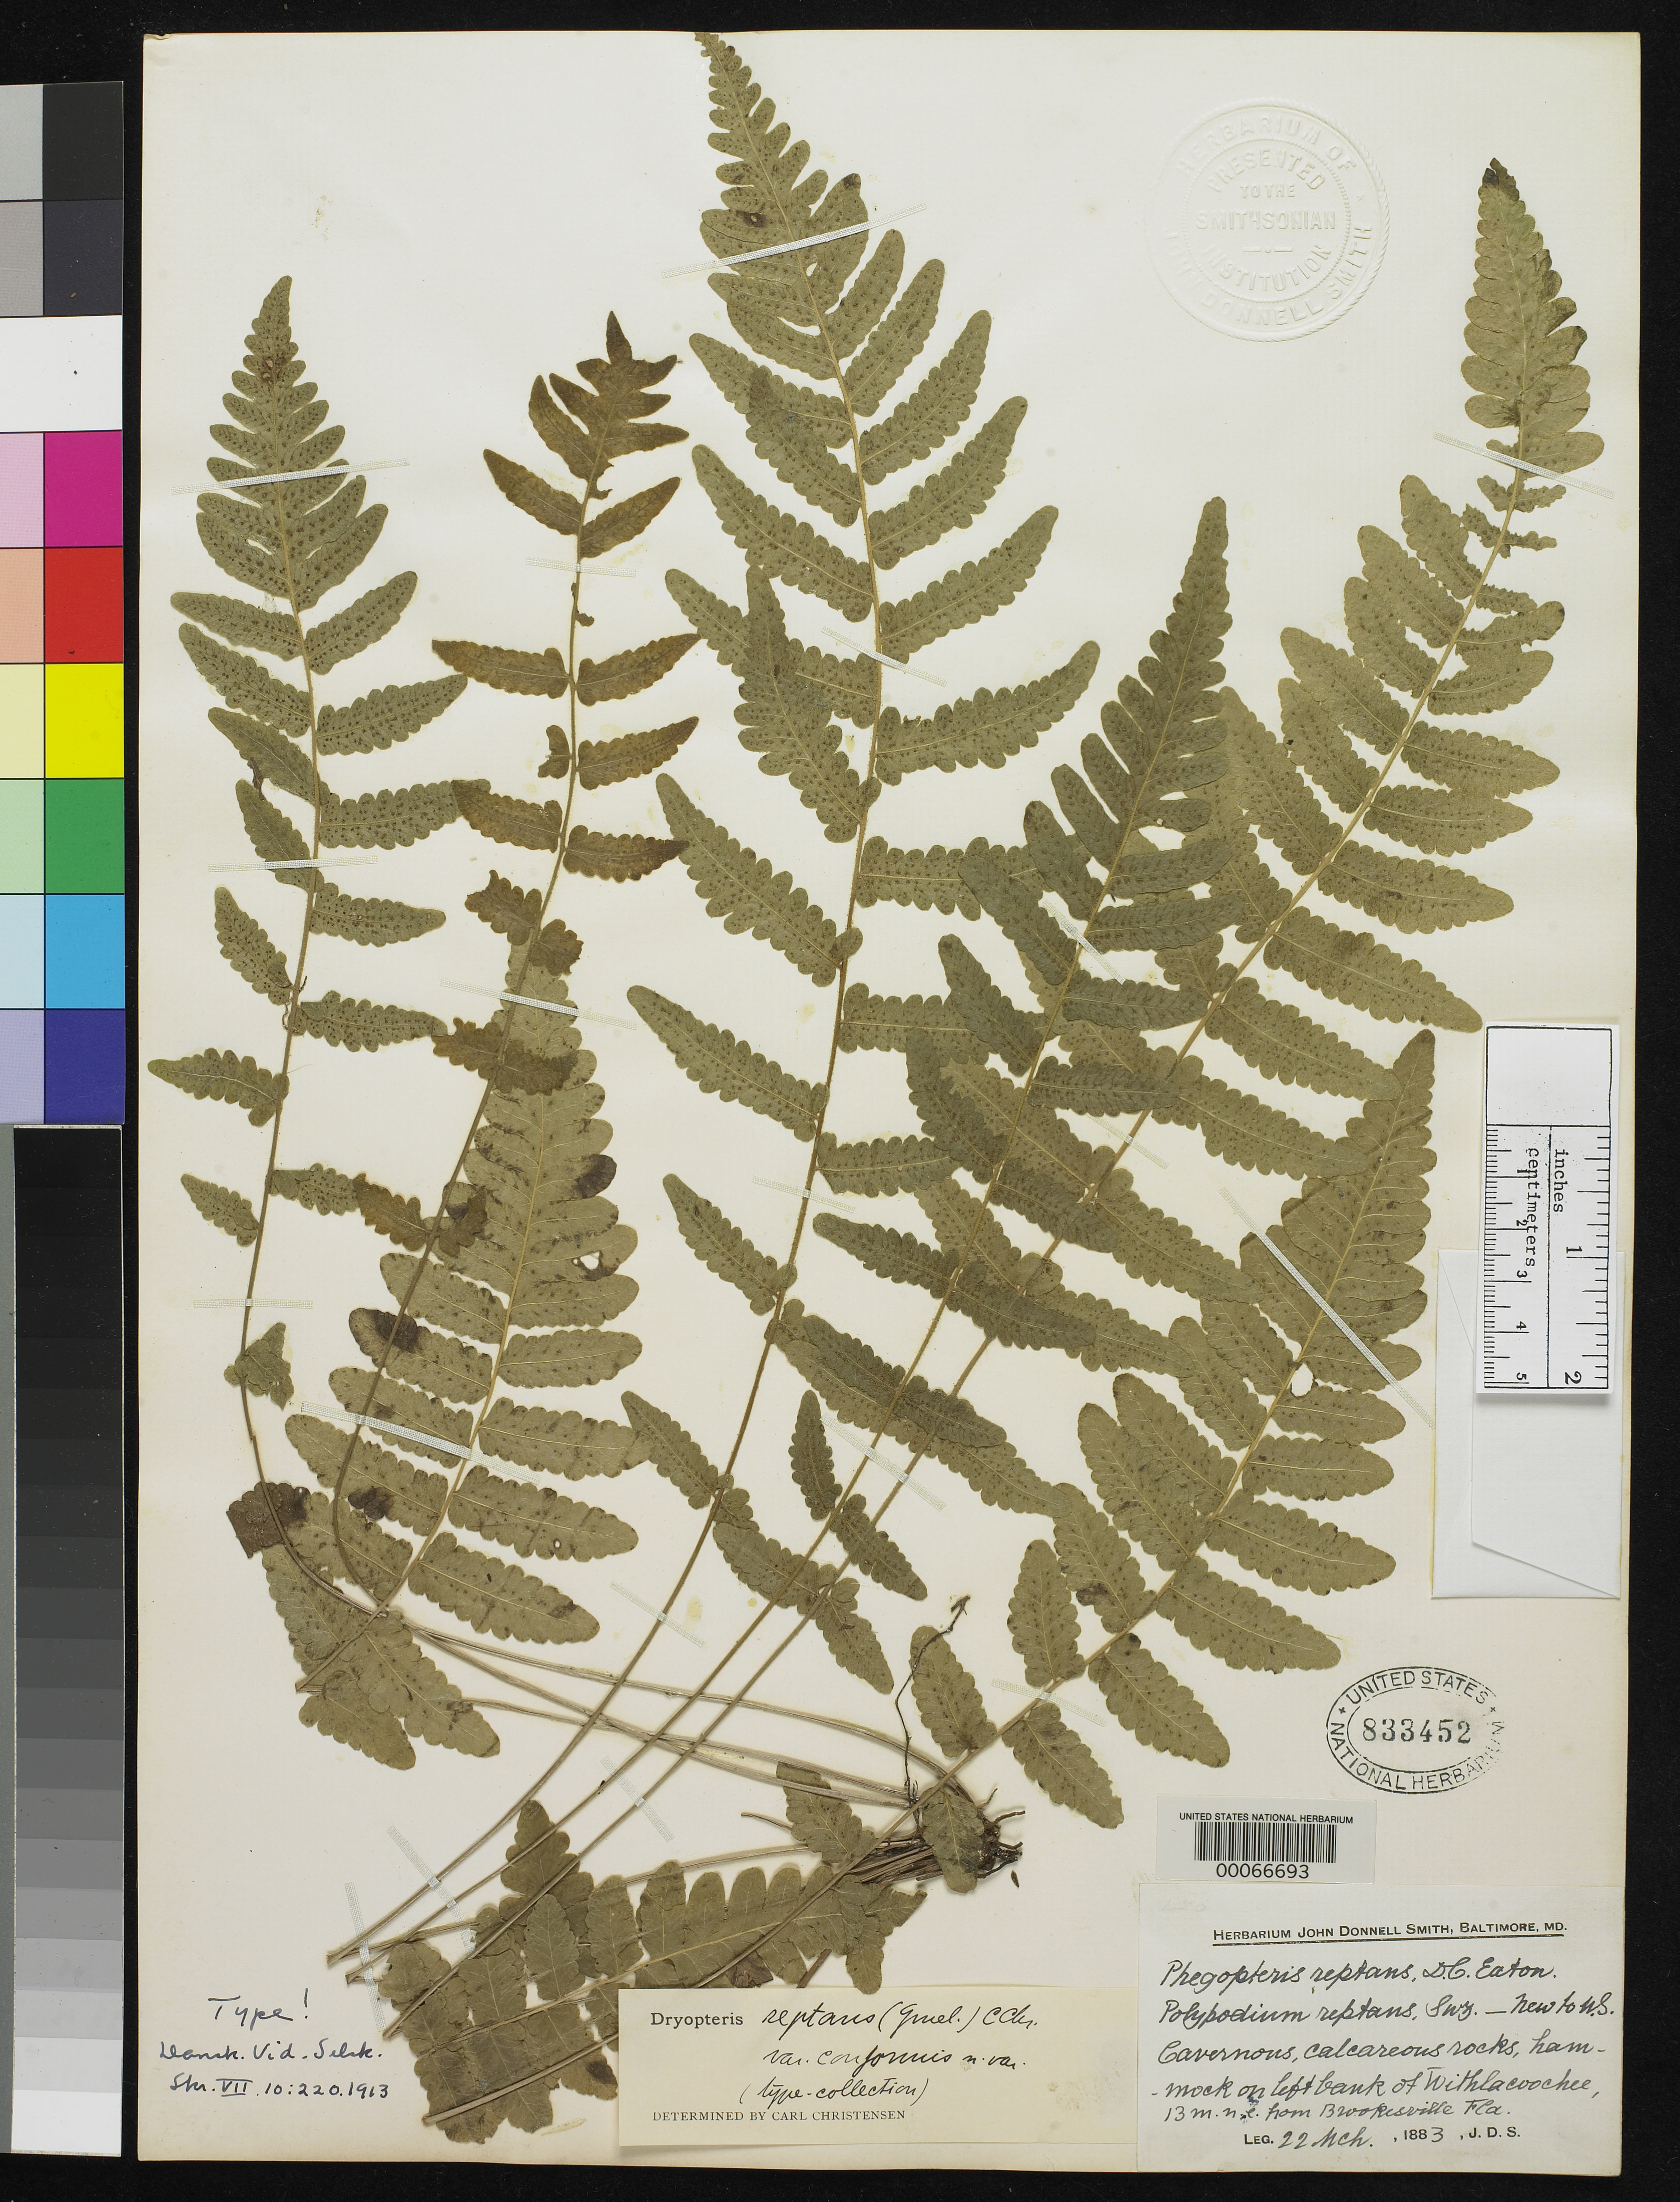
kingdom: Plantae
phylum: Tracheophyta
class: Polypodiopsida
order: Polypodiales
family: Dryopteridaceae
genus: Dryopteris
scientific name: Dryopteris reptans var. conformis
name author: C. Chr.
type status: Holotype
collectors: J. Donnell Smith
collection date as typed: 22 Mar 1883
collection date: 1883-03-22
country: United States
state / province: Florida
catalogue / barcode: US 833452